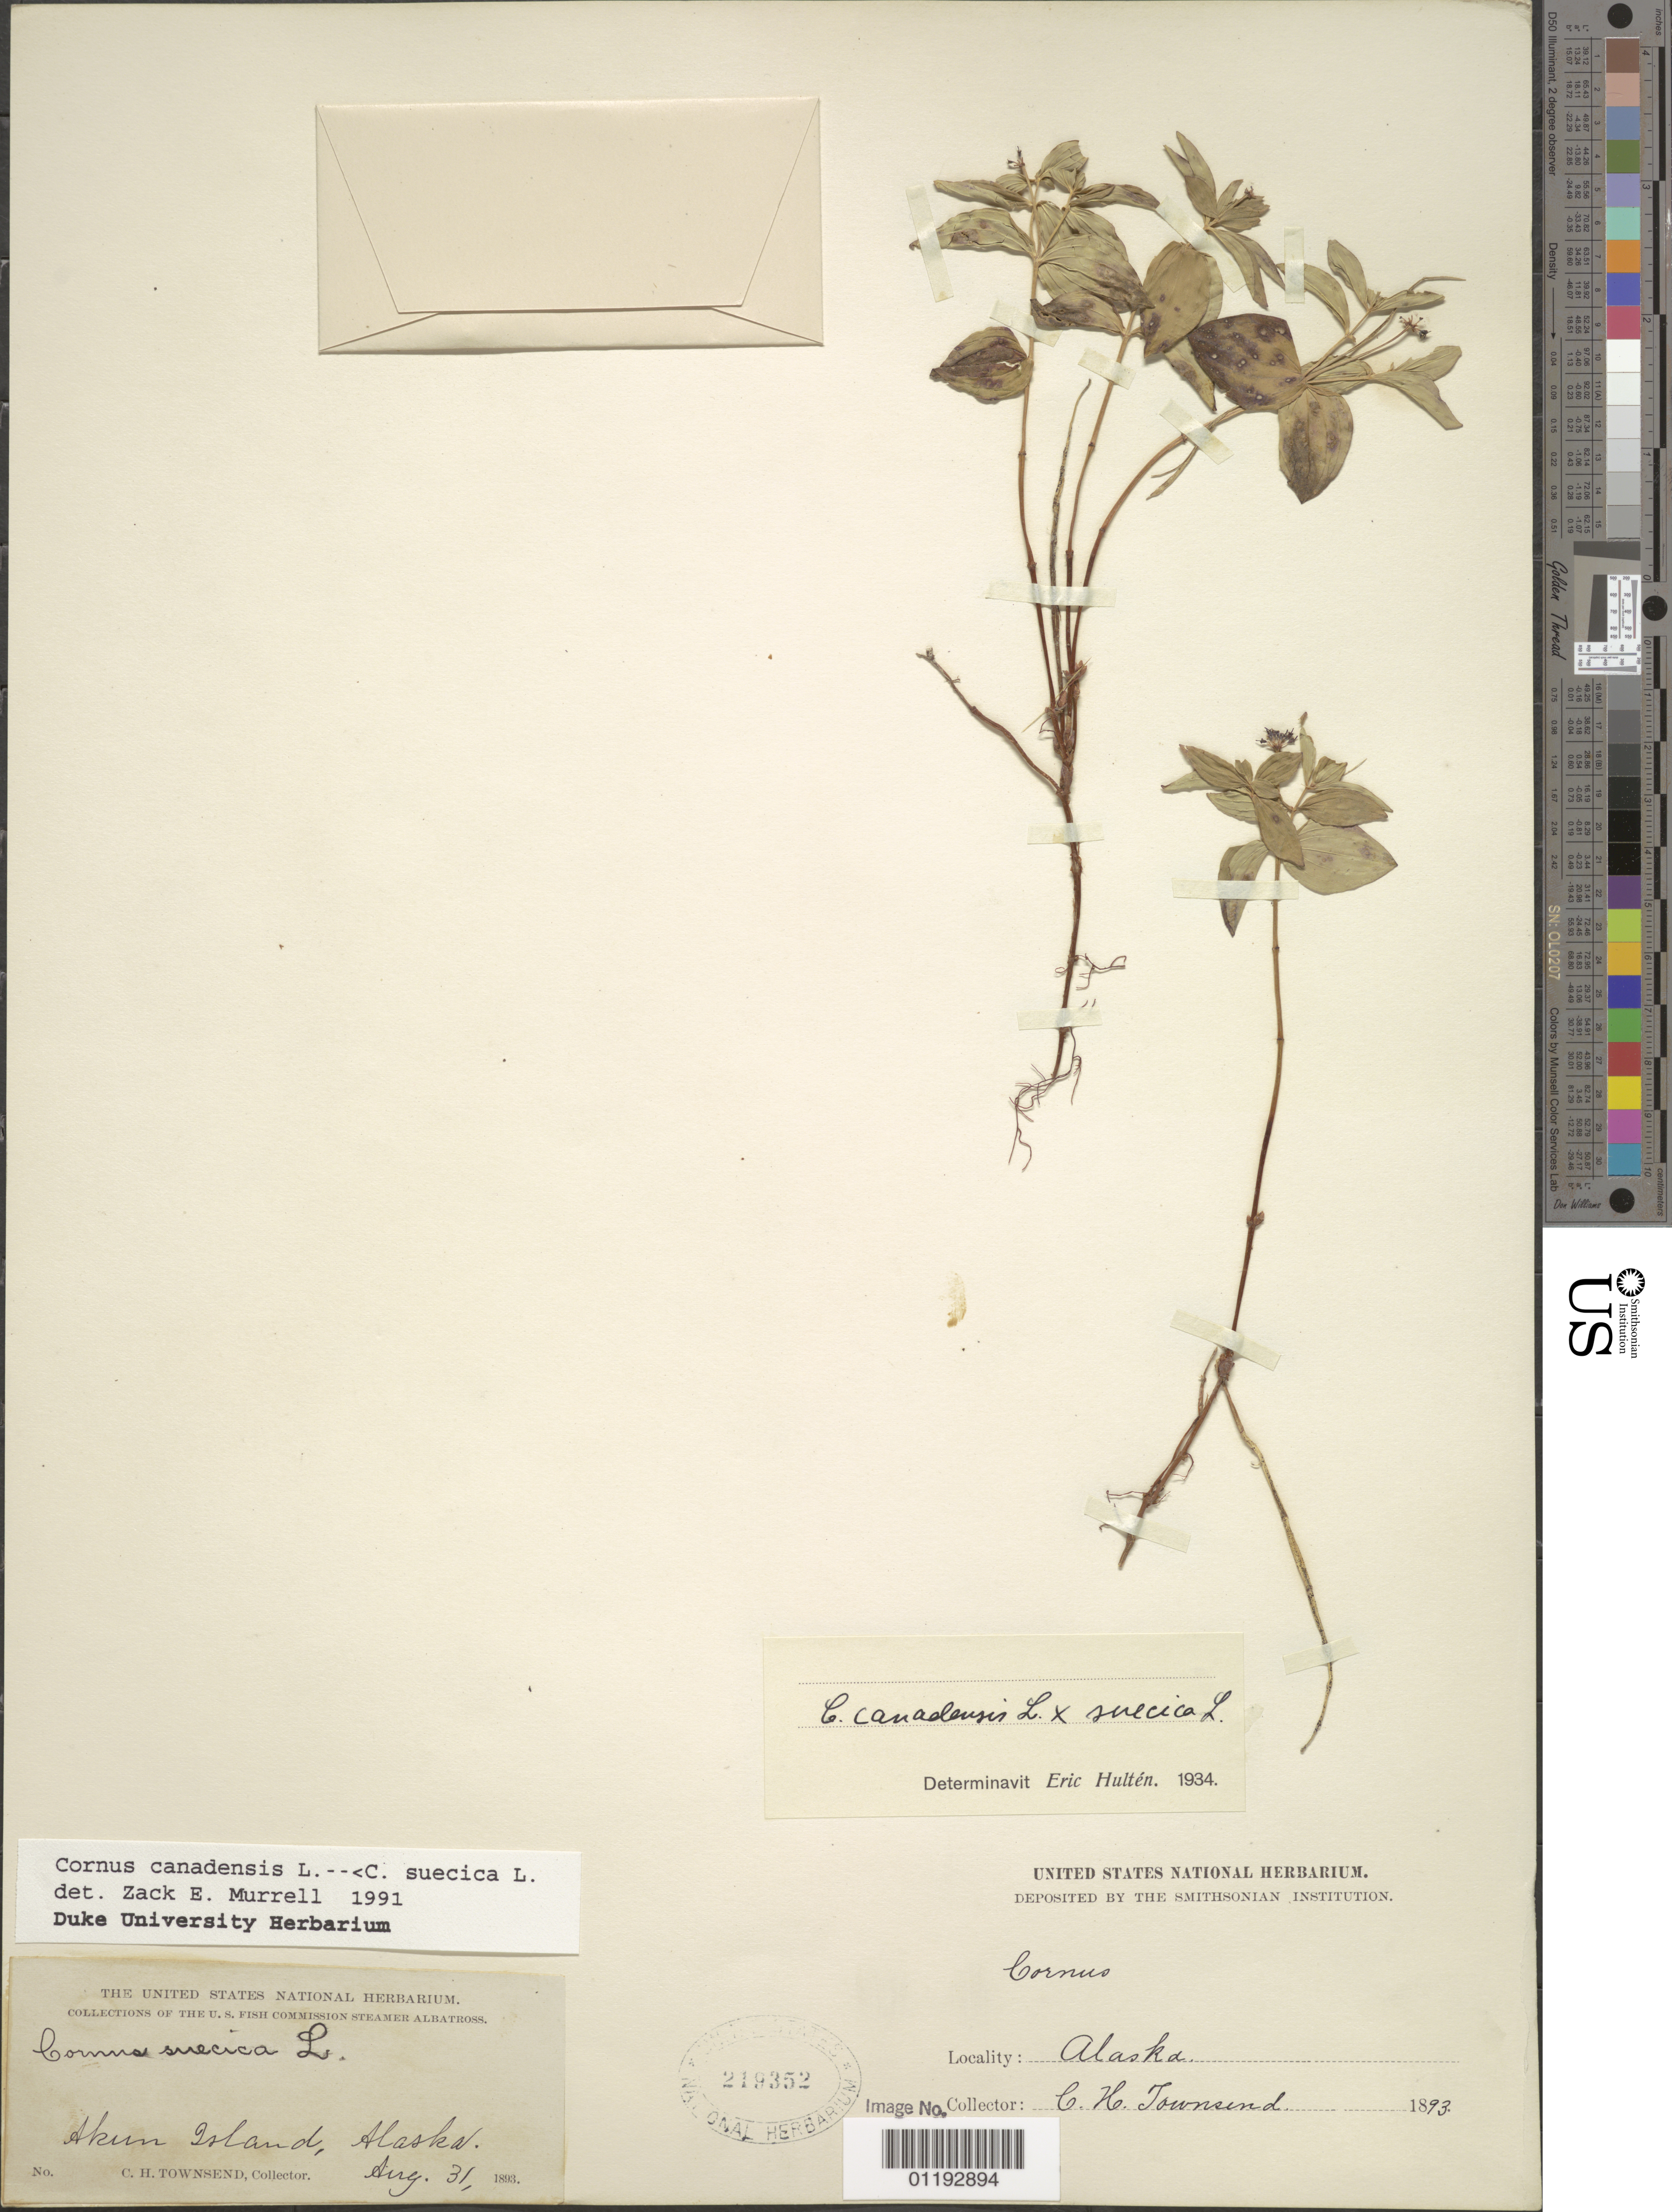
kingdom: Plantae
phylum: Tracheophyta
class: Magnoliopsida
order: Cornales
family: Cornaceae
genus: Cornus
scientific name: Cornus canadensis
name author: L.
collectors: C. H. Townsend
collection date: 1893-08-31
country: United States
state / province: Alaska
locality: Akun Island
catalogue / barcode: US 219352